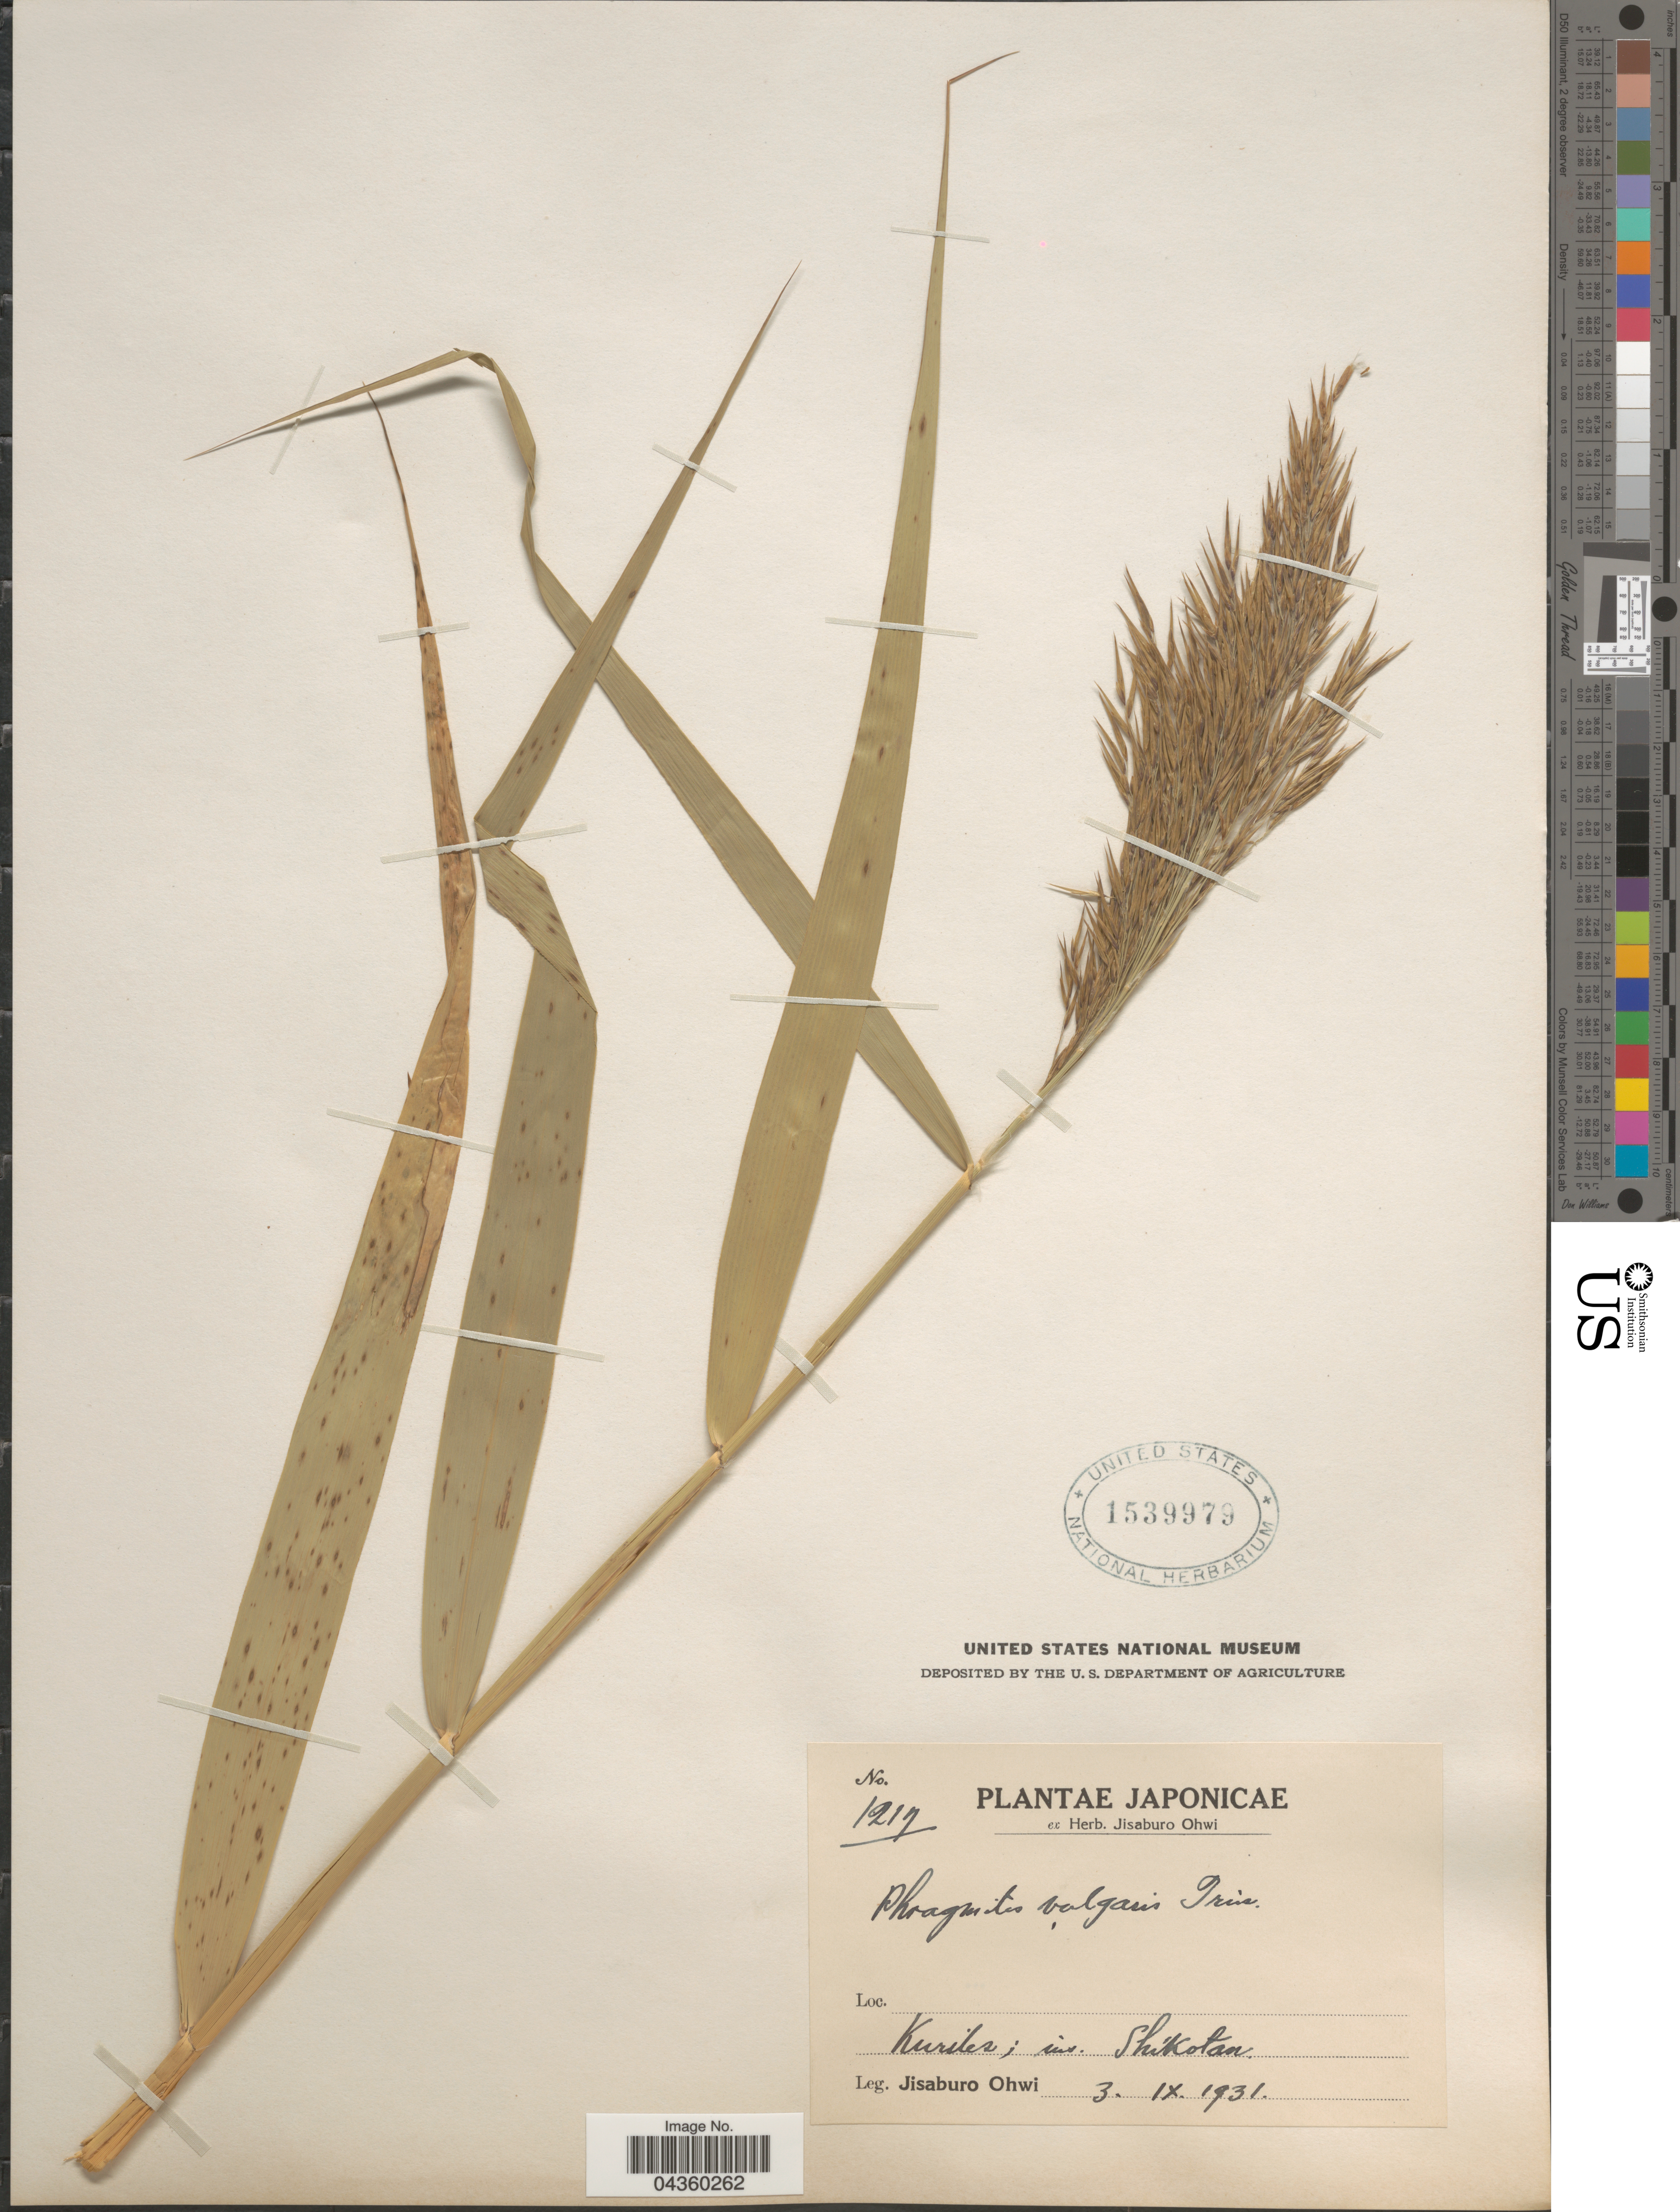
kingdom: Plantae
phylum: Tracheophyta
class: Liliopsida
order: Poales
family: Poaceae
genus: Phragmites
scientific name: Phragmites australis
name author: (Cav.) Trin. ex Steud.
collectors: J. Ohwi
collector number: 1217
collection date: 1931-09-03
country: Japan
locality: Japonicae. Kuriles; ins. Shikotan.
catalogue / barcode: US 1539979